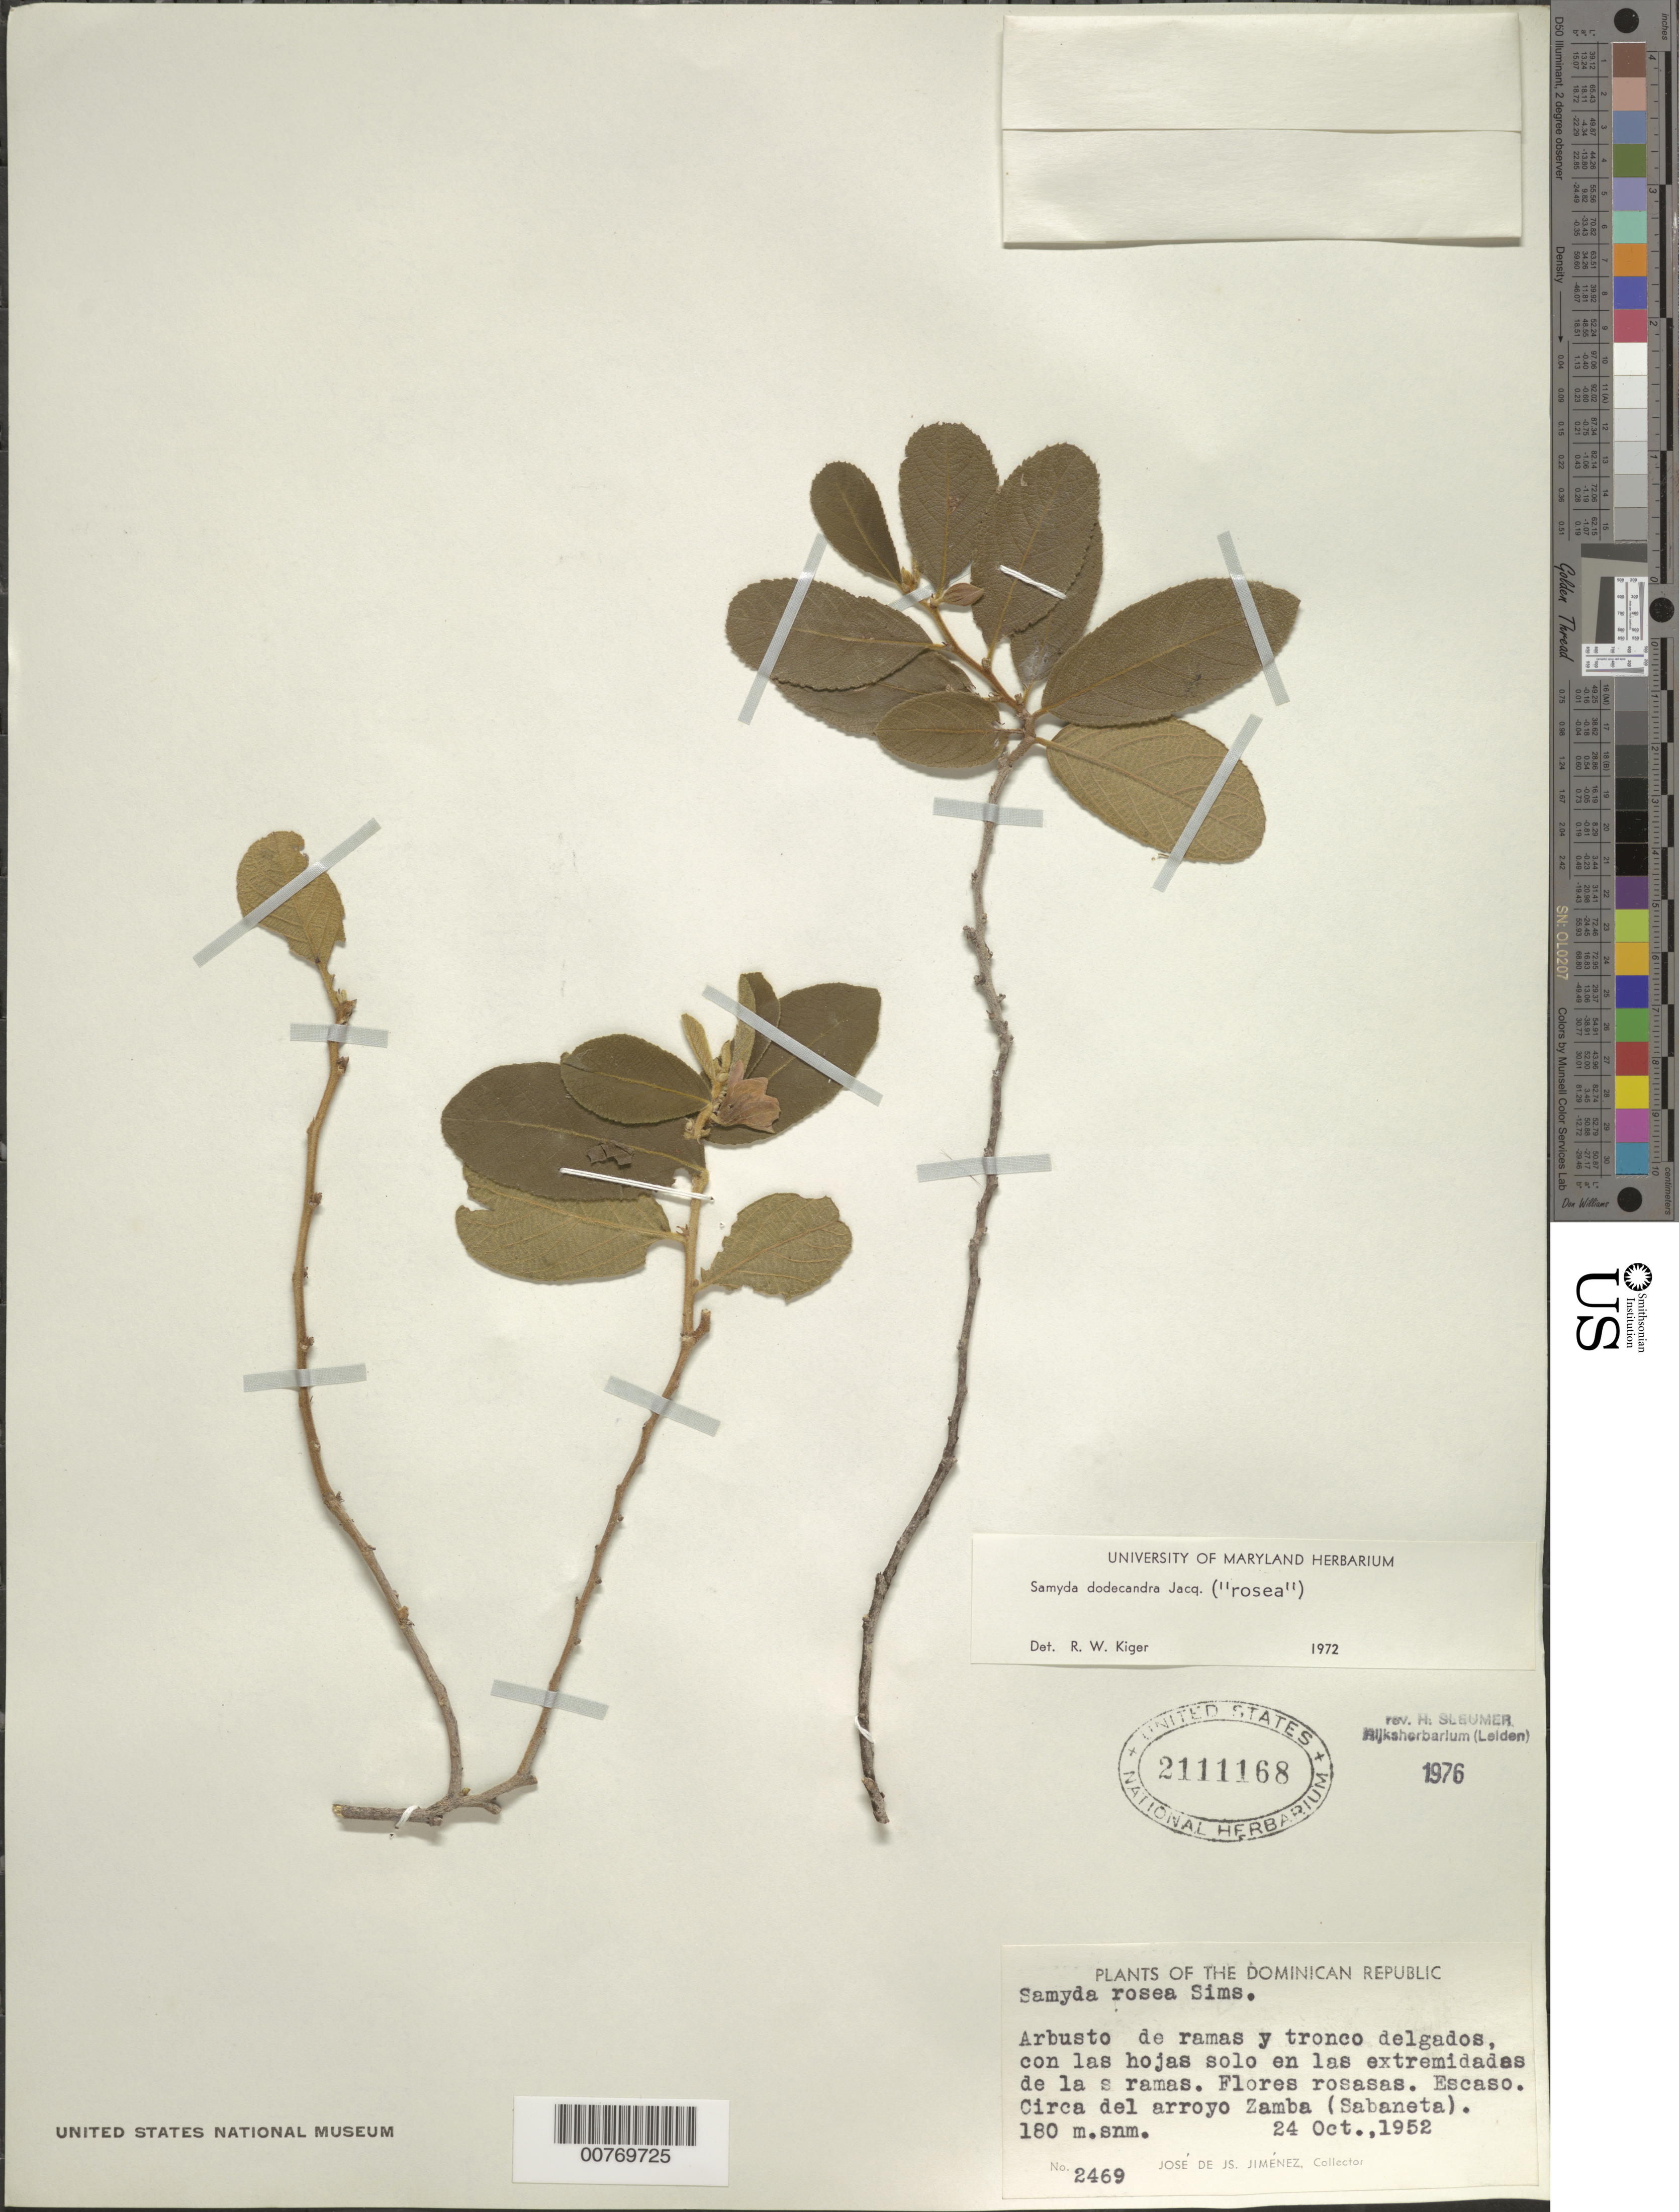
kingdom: Plantae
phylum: Tracheophyta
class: Magnoliopsida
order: Malpighiales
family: Salicaceae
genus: Casearia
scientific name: Casearia dodecandra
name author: (Jacq.) T. Samar. & M.H. Alford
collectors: J. J. Jiménez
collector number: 2469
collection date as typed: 24 Oct 1952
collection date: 1952-10-24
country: Dominican Republic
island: Hispaniola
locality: Cerca del arroyo Zamba (Sabaneta).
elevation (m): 180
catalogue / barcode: US 2111168